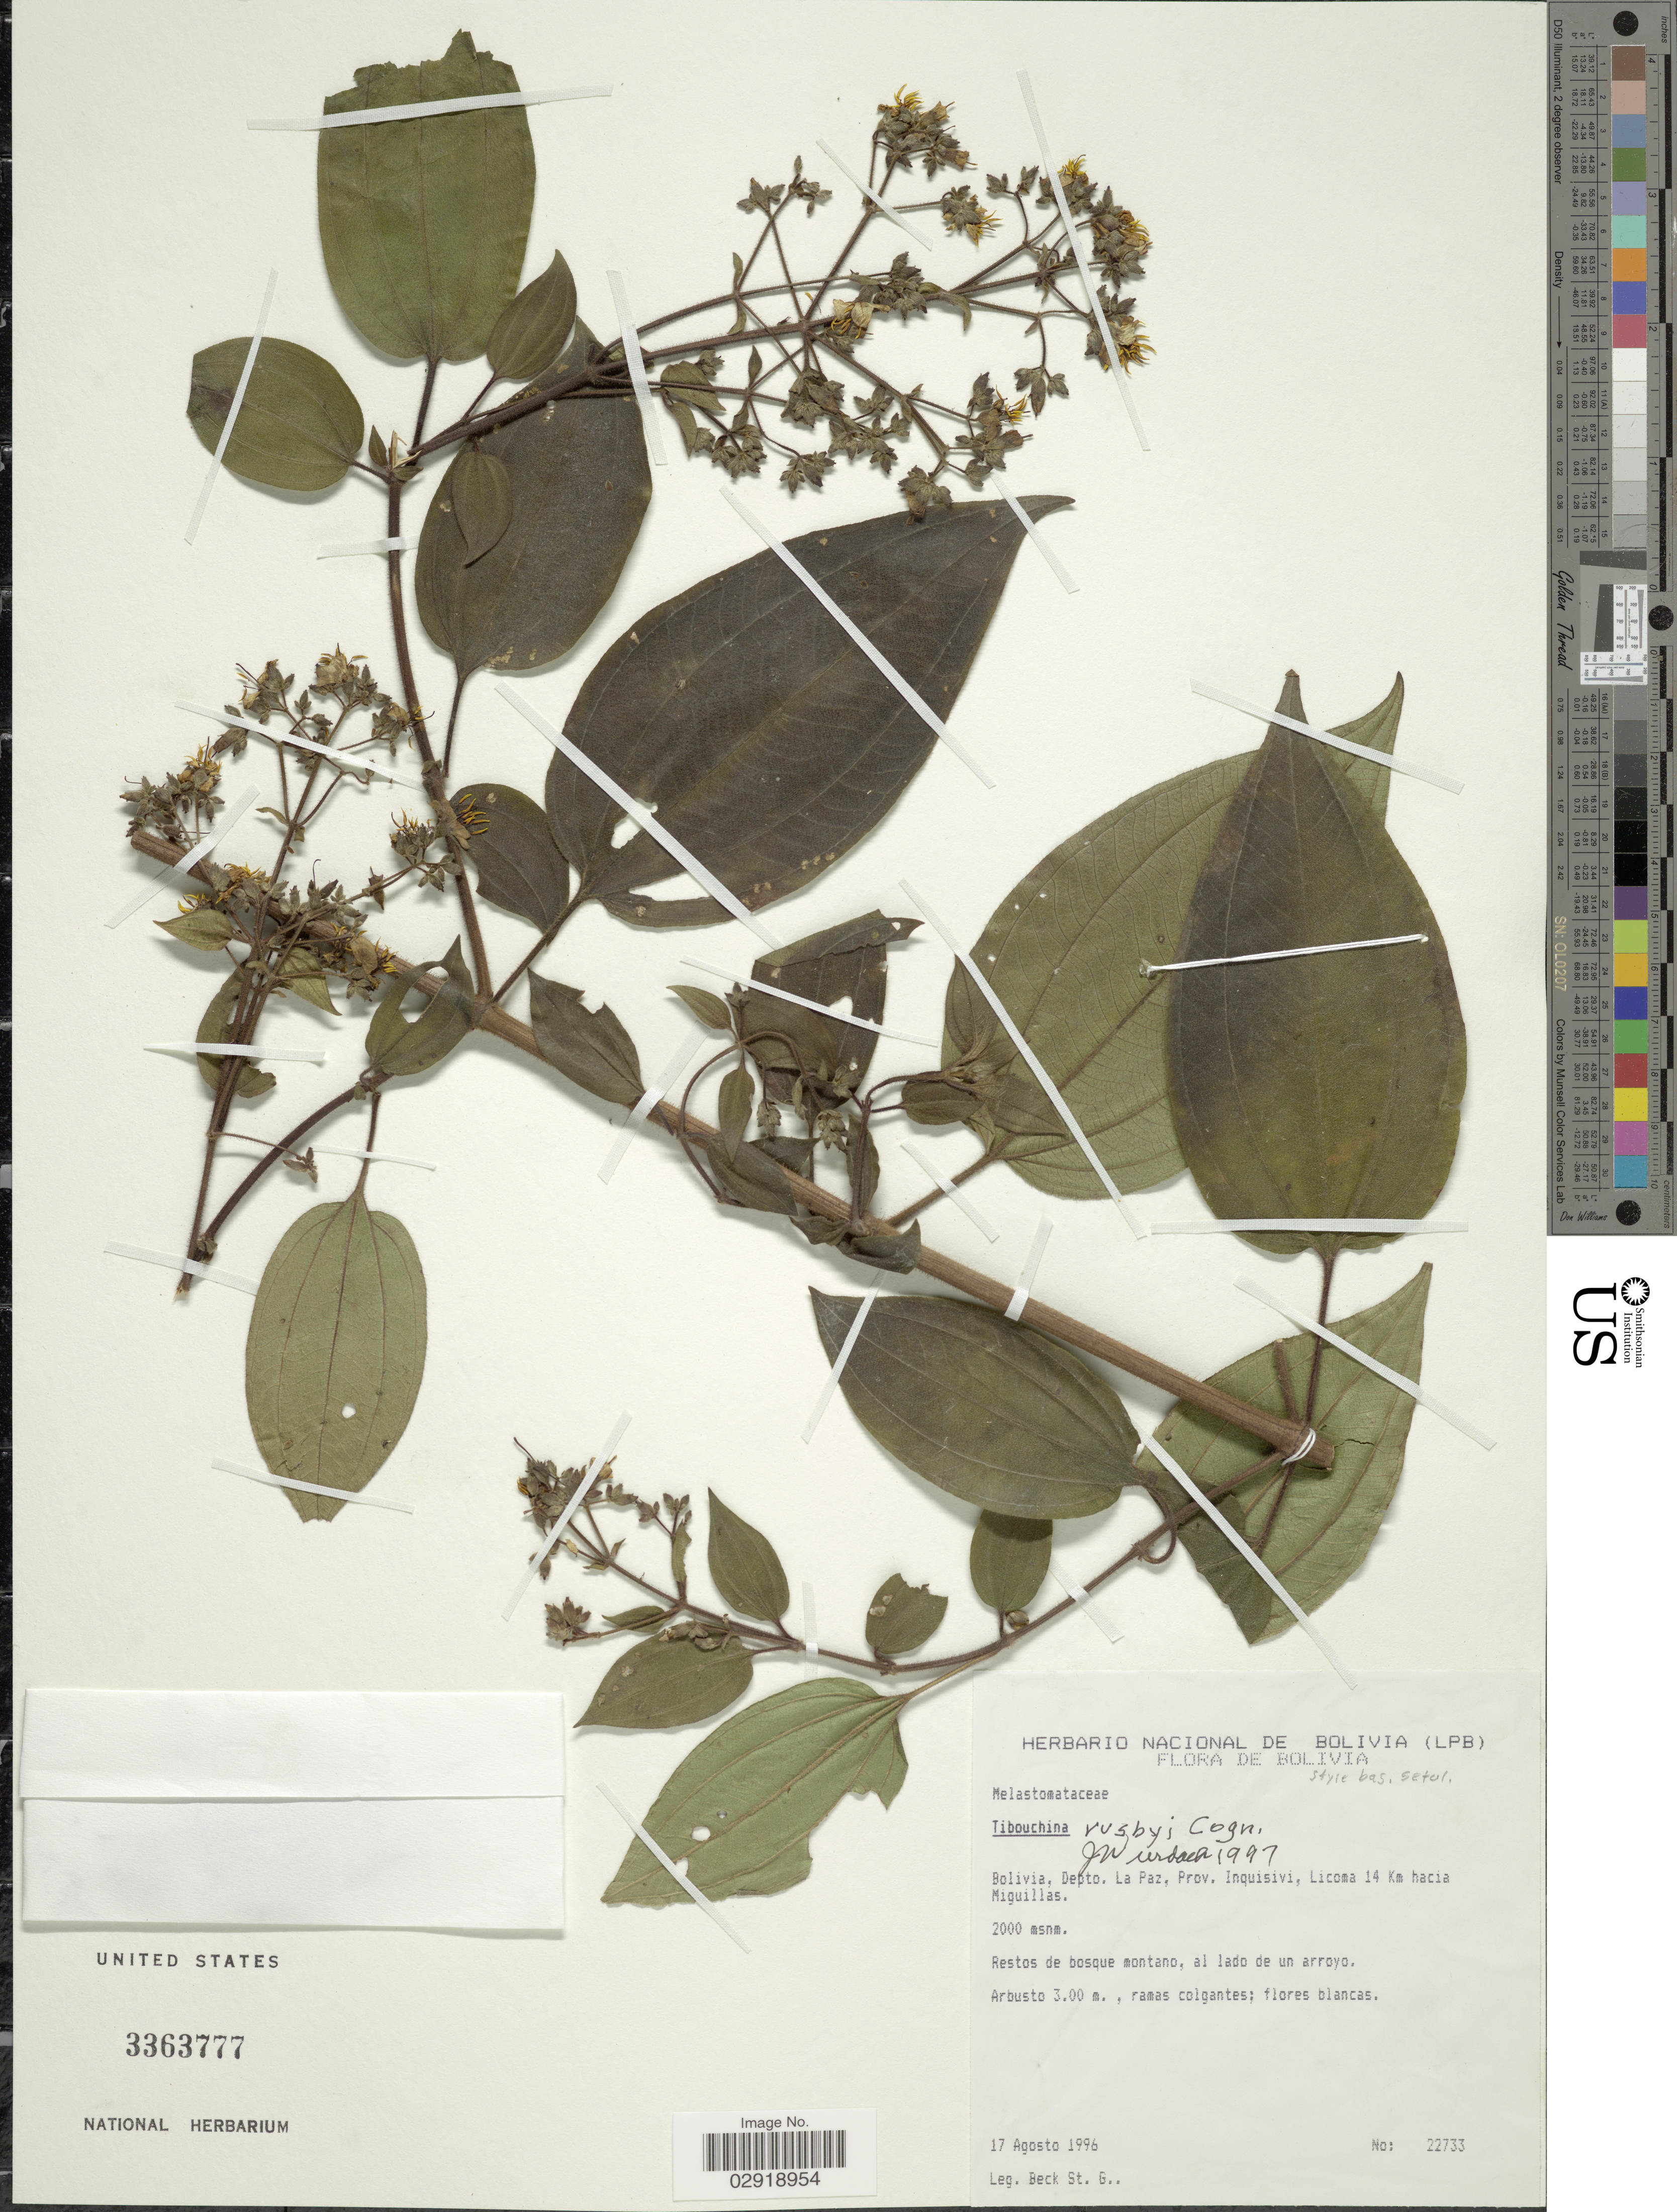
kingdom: Plantae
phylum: Tracheophyta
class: Magnoliopsida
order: Myrtales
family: Melastomataceae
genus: Chaetogastra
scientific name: Chaetogastra rusbyi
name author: (Cogn.) P.J.F. Guim. & Michelang.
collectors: S. G. Beck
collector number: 22733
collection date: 1996-08-17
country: Bolivia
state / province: La Paz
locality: Depto. La Paz, Prov. Inquisivi, Licoma 14 Km hacia Miguillas.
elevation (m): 2000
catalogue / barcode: US 3363777